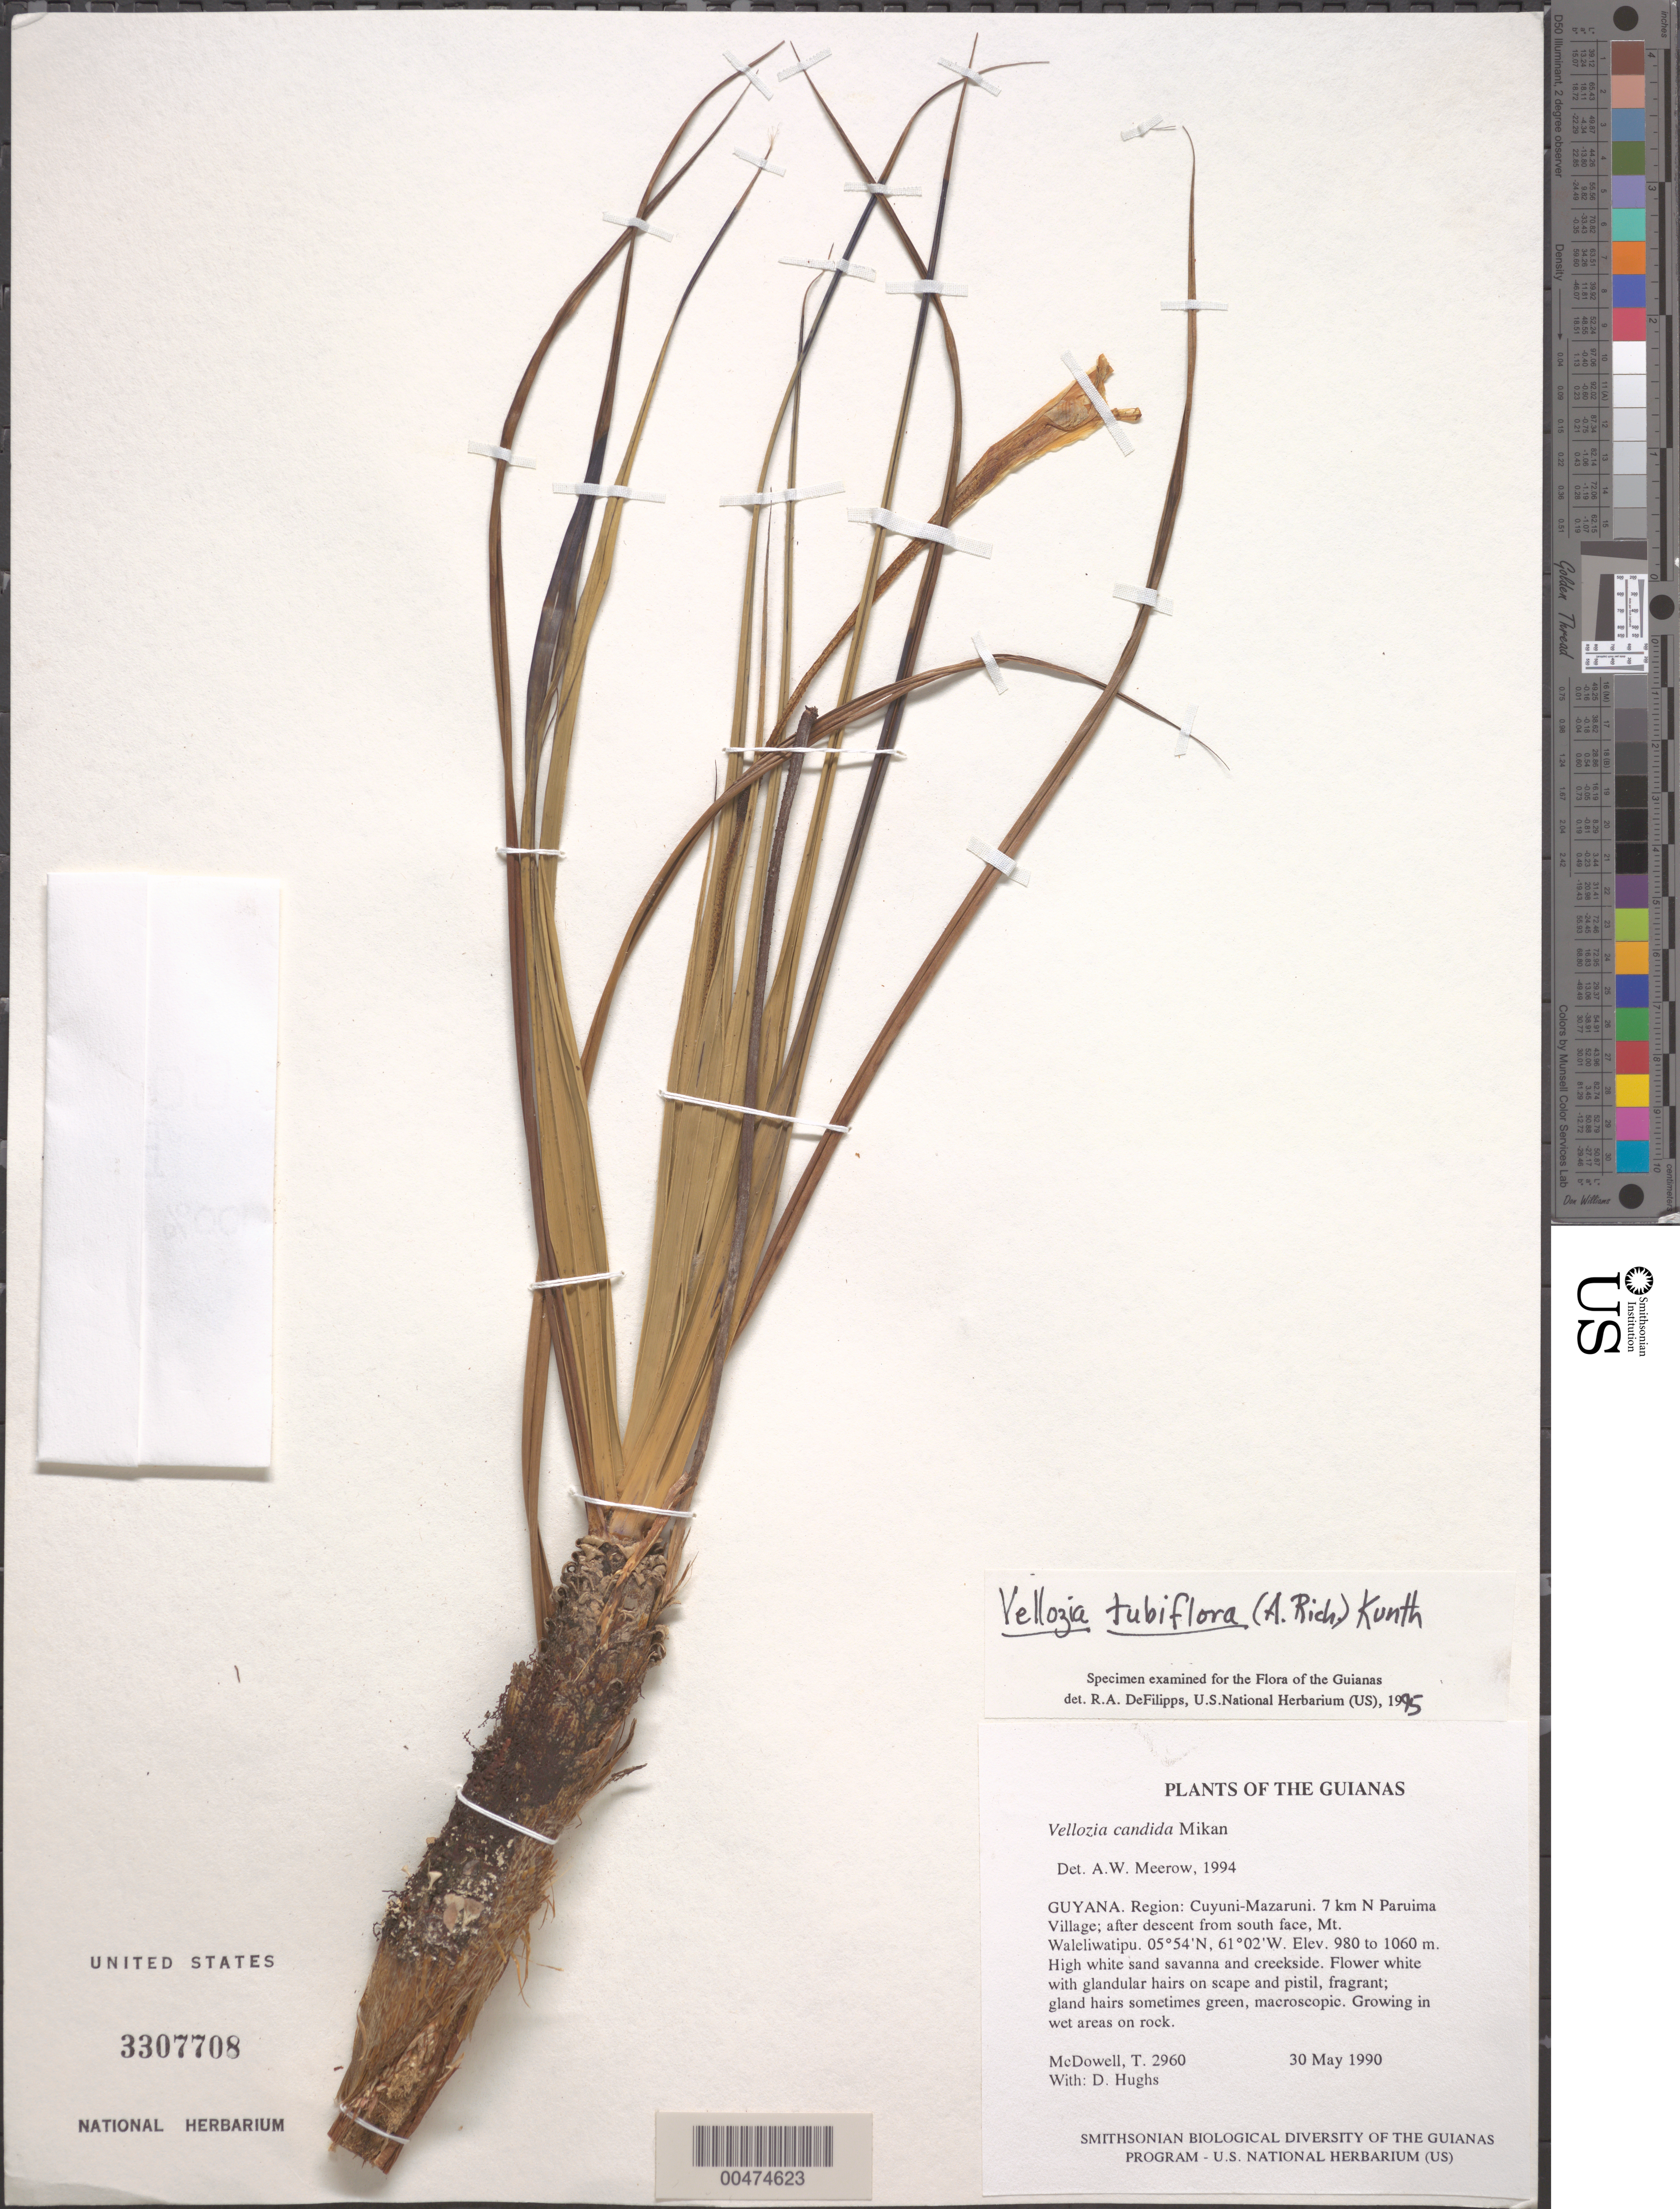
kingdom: Plantae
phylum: Tracheophyta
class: Liliopsida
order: Pandanales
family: Velloziaceae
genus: Vellozia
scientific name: Vellozia candida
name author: J.C. Mikan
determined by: Meerow, A. W.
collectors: T. McDowell, D. Hughs & D. Gopaul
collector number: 2960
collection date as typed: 30 May 1990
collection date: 1990-05-30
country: Guyana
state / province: Cuyuni-Mazaruni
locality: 7 km N of Paruima Village; after descent from south face of Mt. Waleliwatipu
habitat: High white sand savanna and creekside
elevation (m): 980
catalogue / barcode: US 3307708